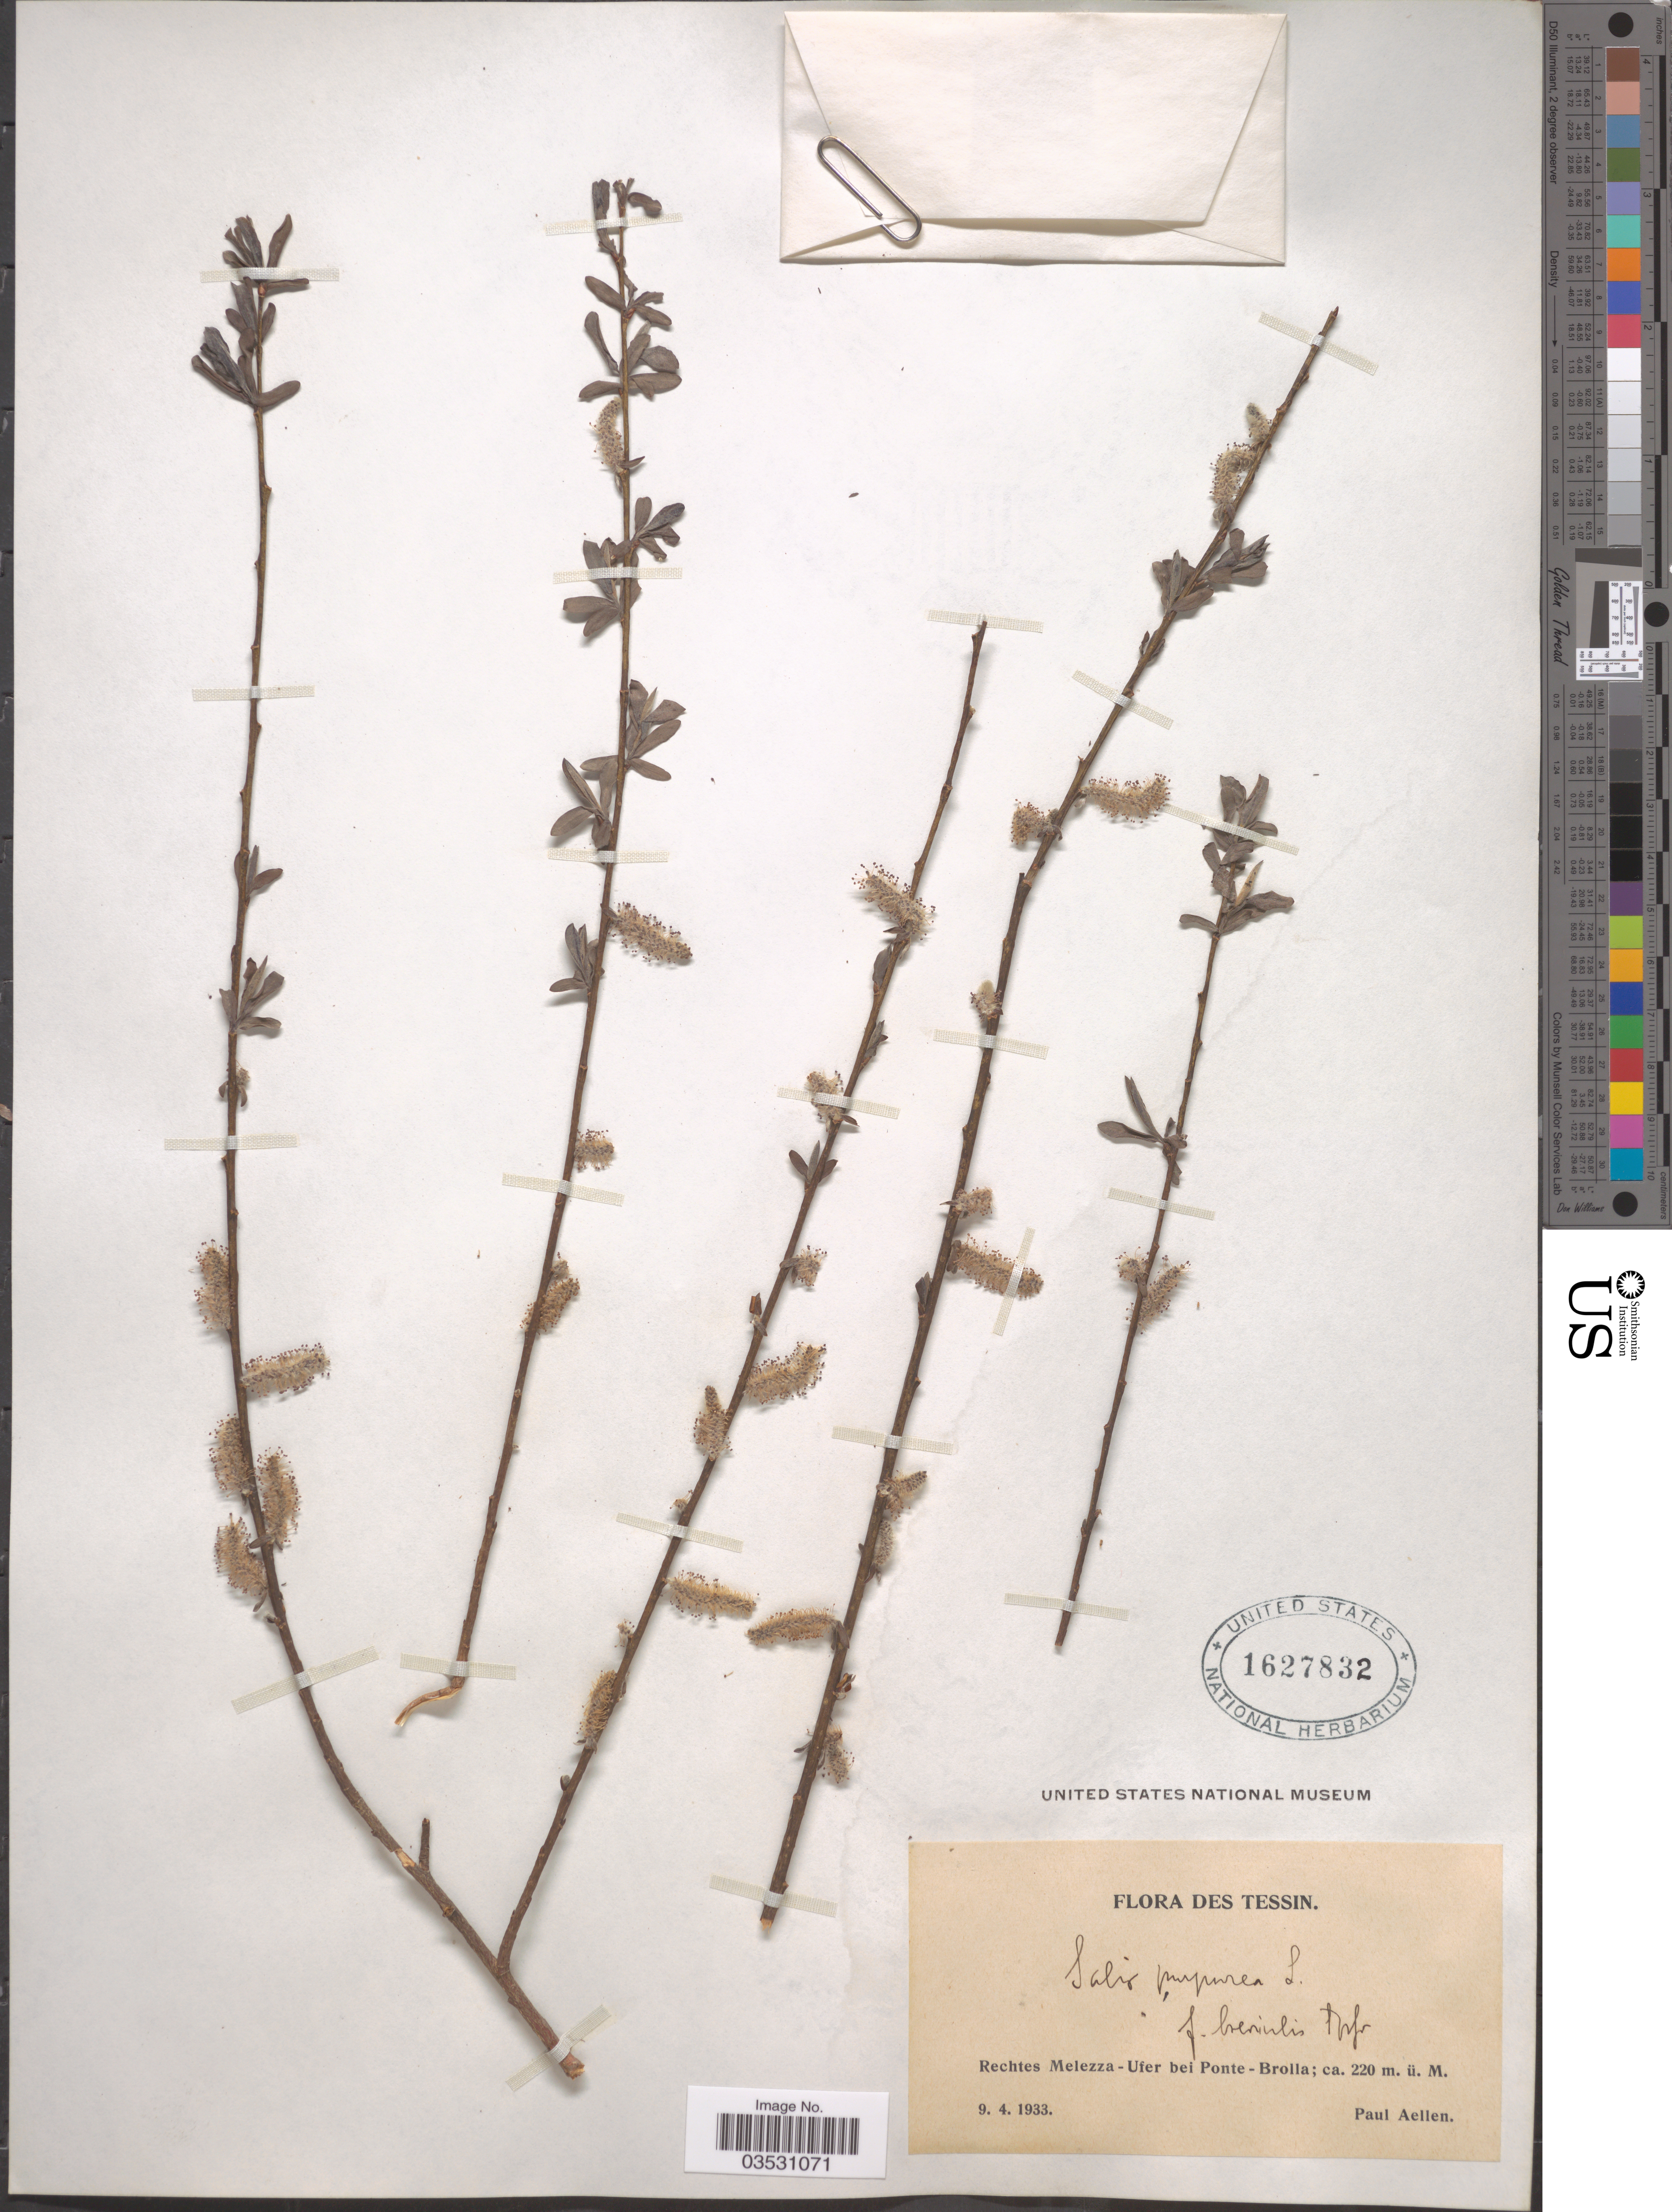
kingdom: Plantae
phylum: Tracheophyta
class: Magnoliopsida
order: Malpighiales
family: Salicaceae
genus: Salix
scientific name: Salix purpurea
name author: L.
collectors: P. Aellen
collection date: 1933-04-09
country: Switzerland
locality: Des Tessin. Rechtes Melezza - Ufer bei Ponte- Brolla.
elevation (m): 220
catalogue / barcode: US 1627832